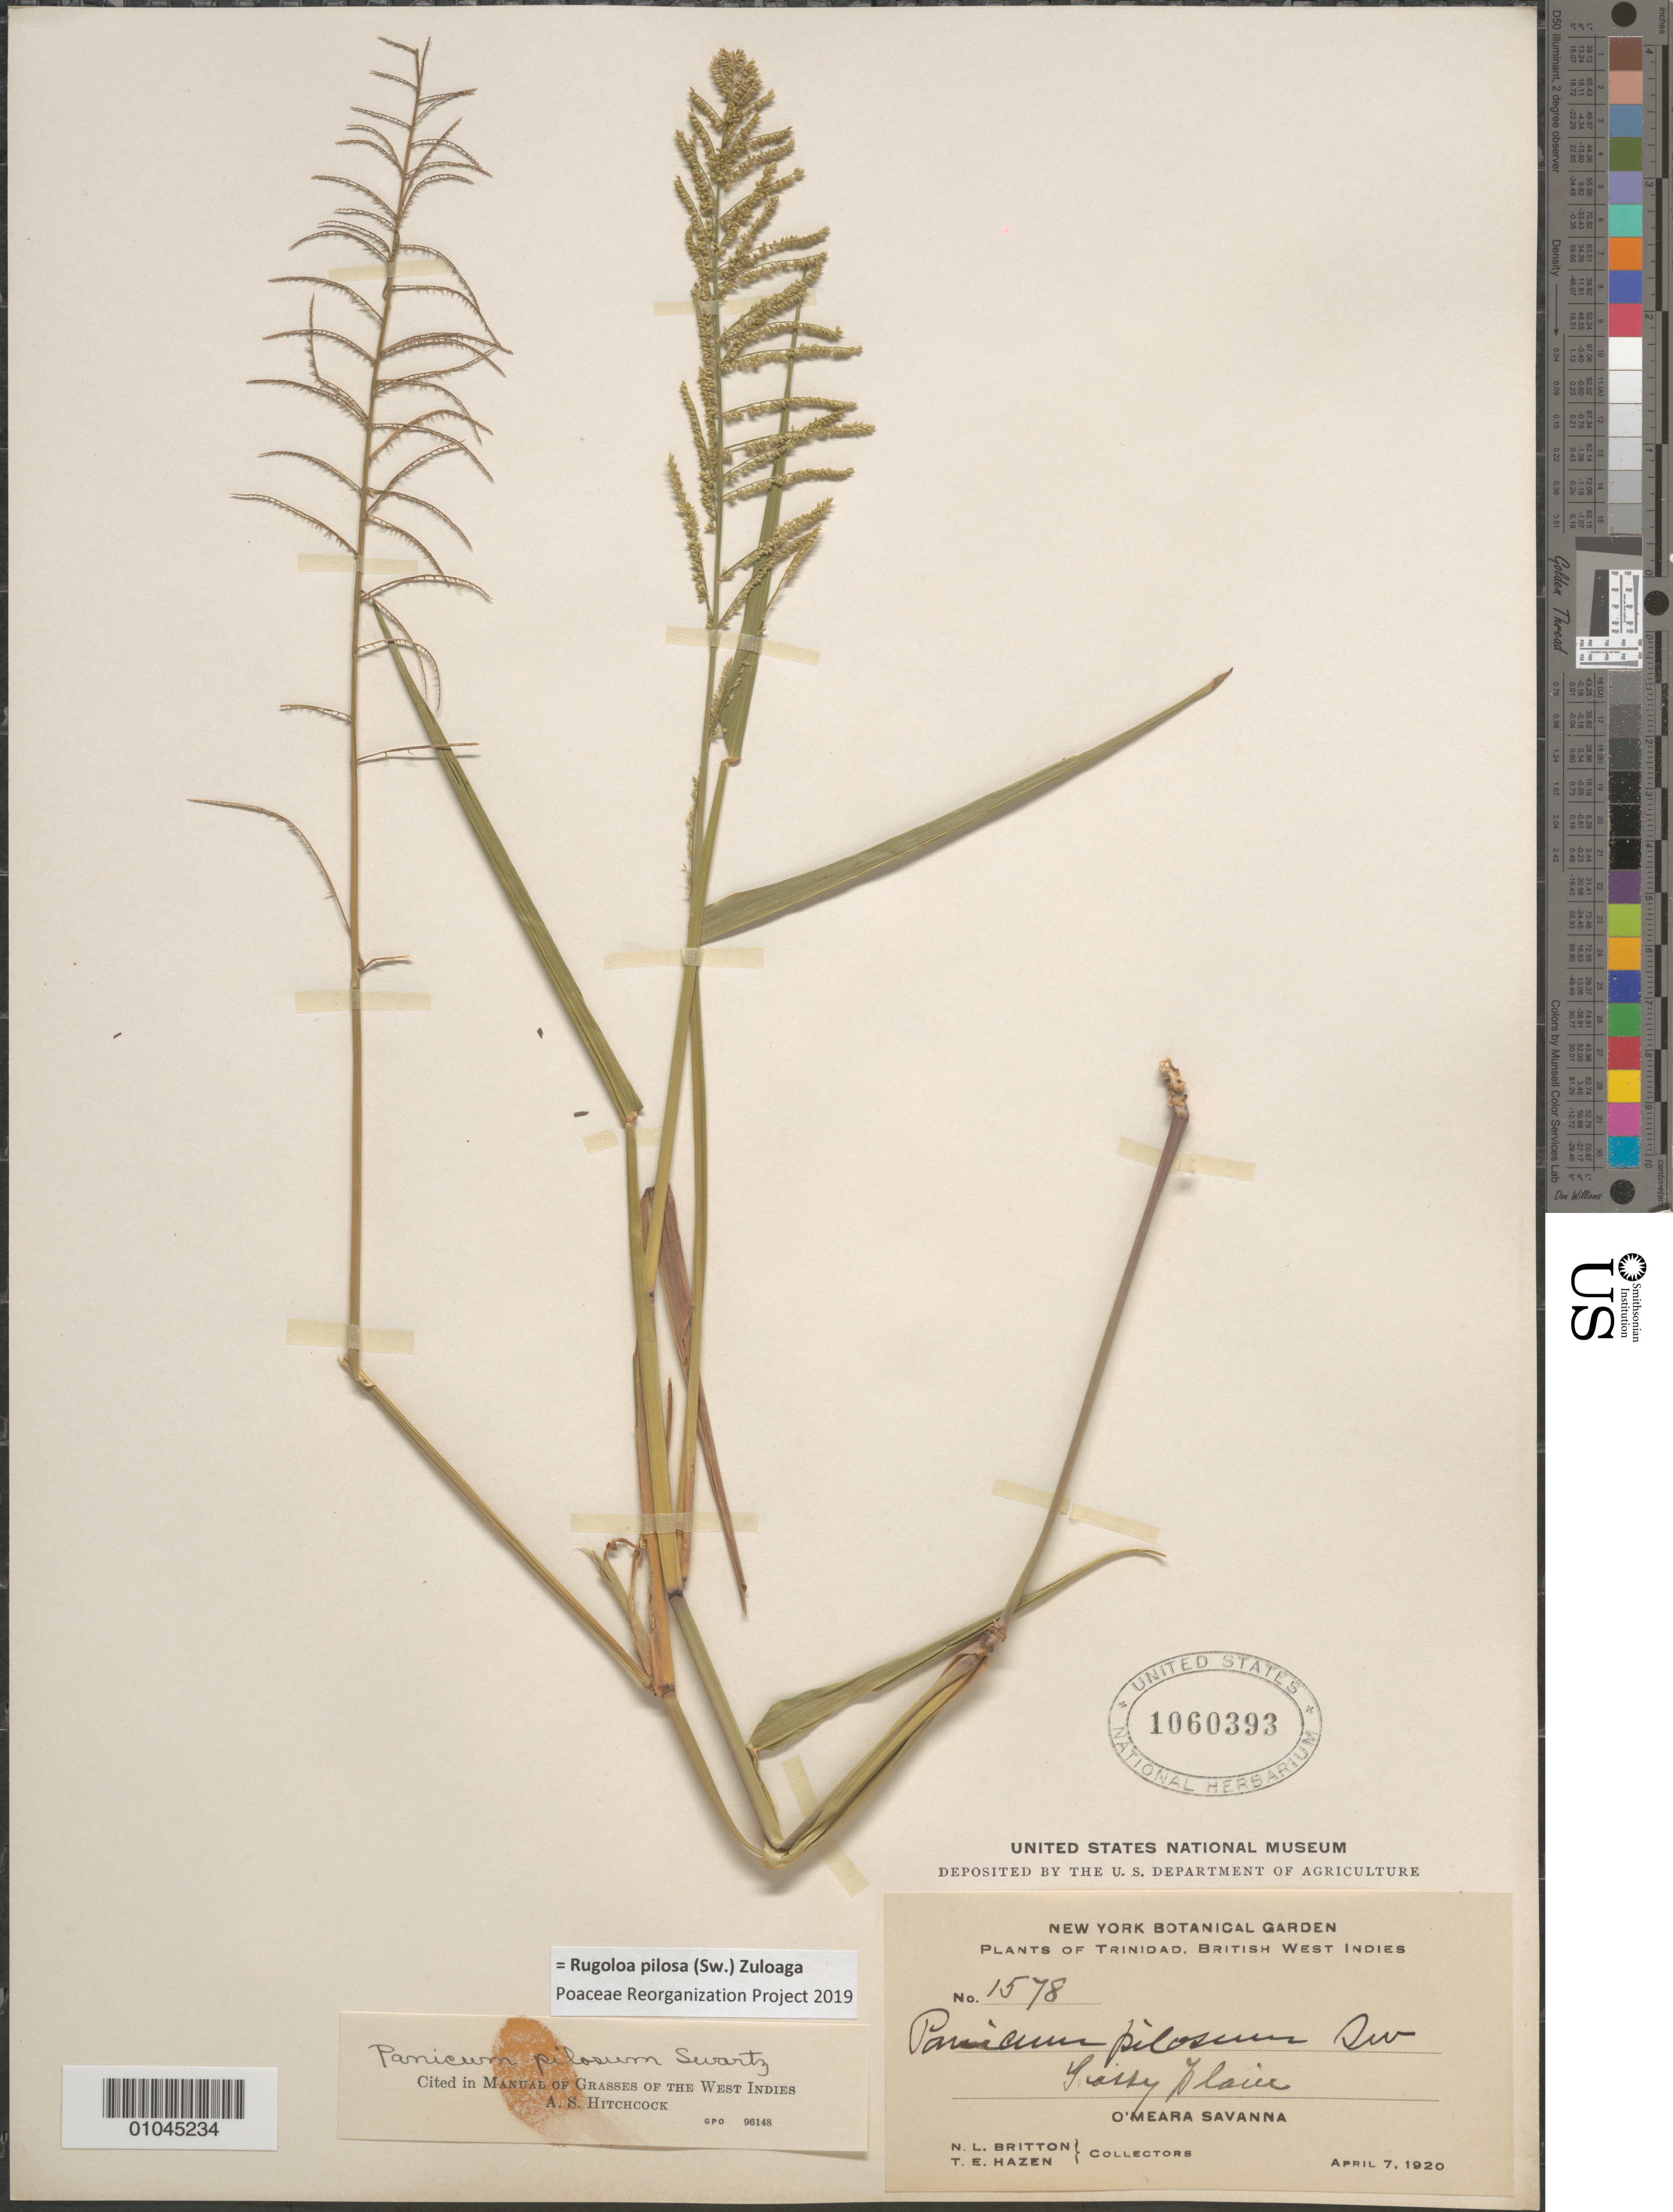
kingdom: Plantae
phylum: Tracheophyta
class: Liliopsida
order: Poales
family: Poaceae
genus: Panicum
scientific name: Panicum pilosum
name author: Sw.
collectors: N. Britton & T. E. Hazen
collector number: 1578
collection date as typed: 07 Apr 1920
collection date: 1920-04-07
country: Trinidad and Tobago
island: Trinidad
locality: O'Meara Savanna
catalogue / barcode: US 1060393